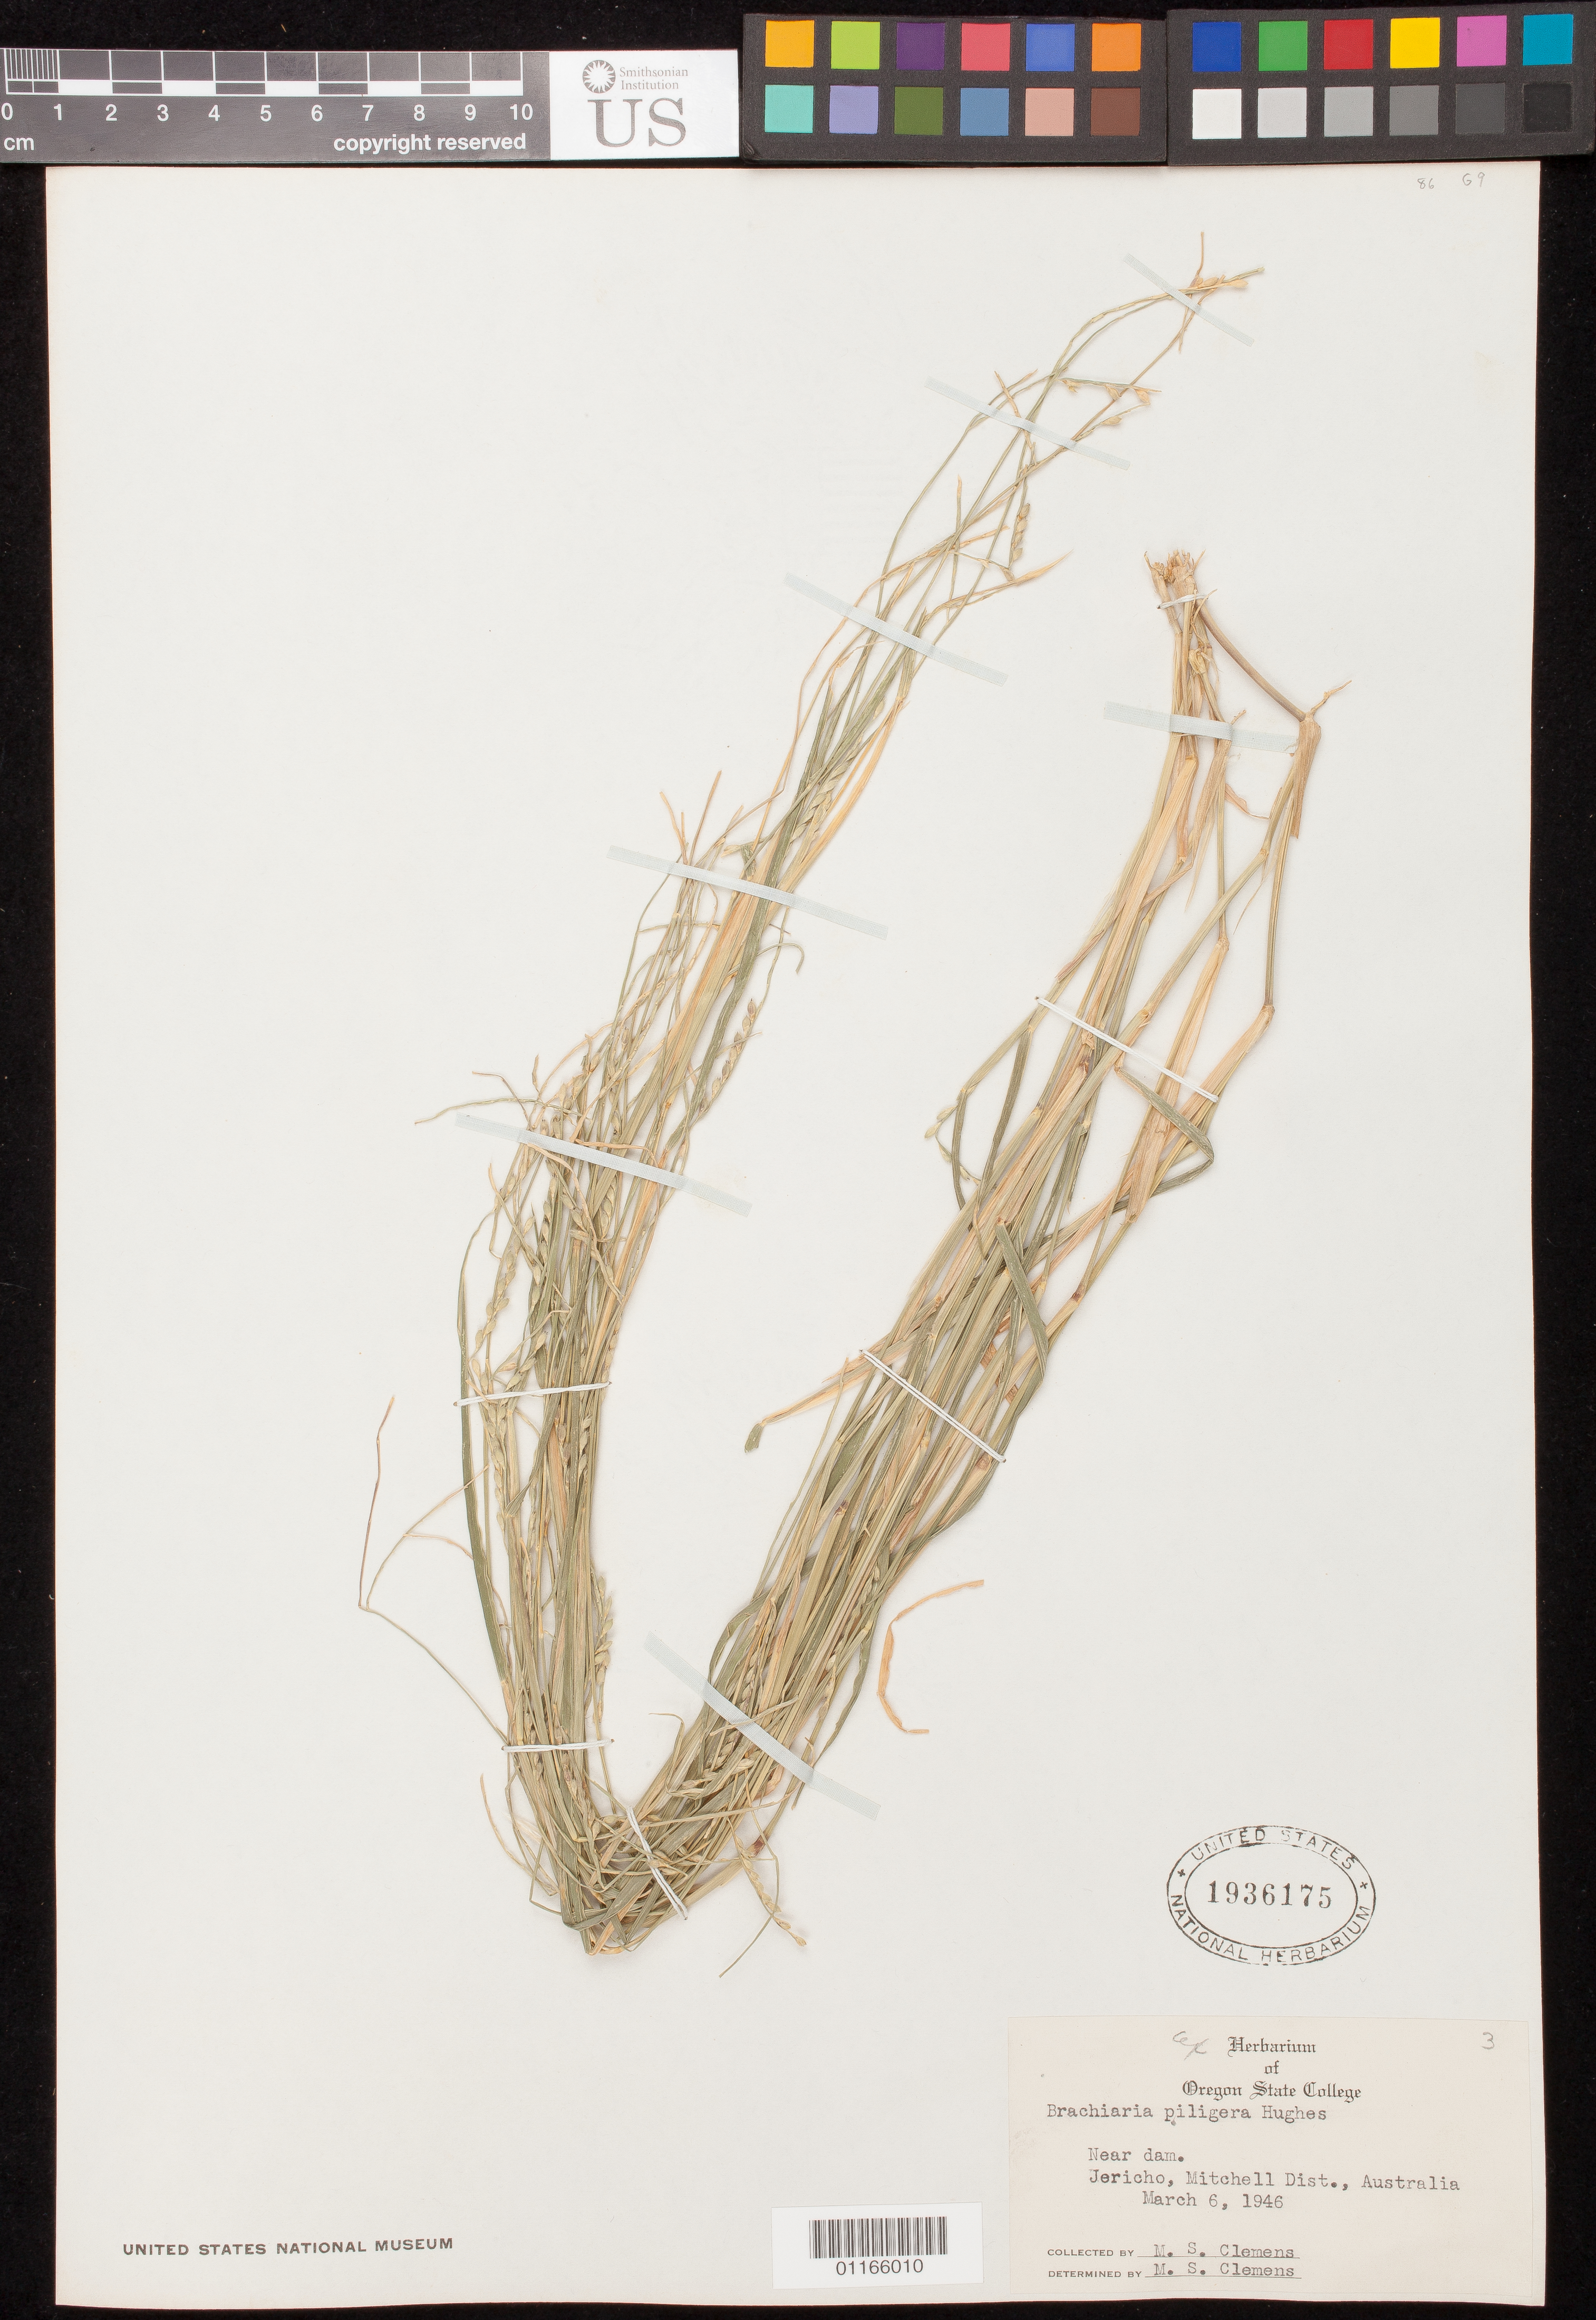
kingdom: Plantae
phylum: Tracheophyta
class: Liliopsida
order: Poales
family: Poaceae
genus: Brachiaria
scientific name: Brachiaria piligera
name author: (F. Muell. ex Benth.) Hughes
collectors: M. S. Clemens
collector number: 3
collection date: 1946-03-06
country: Australia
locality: Jericho, Mitchell Dist.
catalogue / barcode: US 1936175